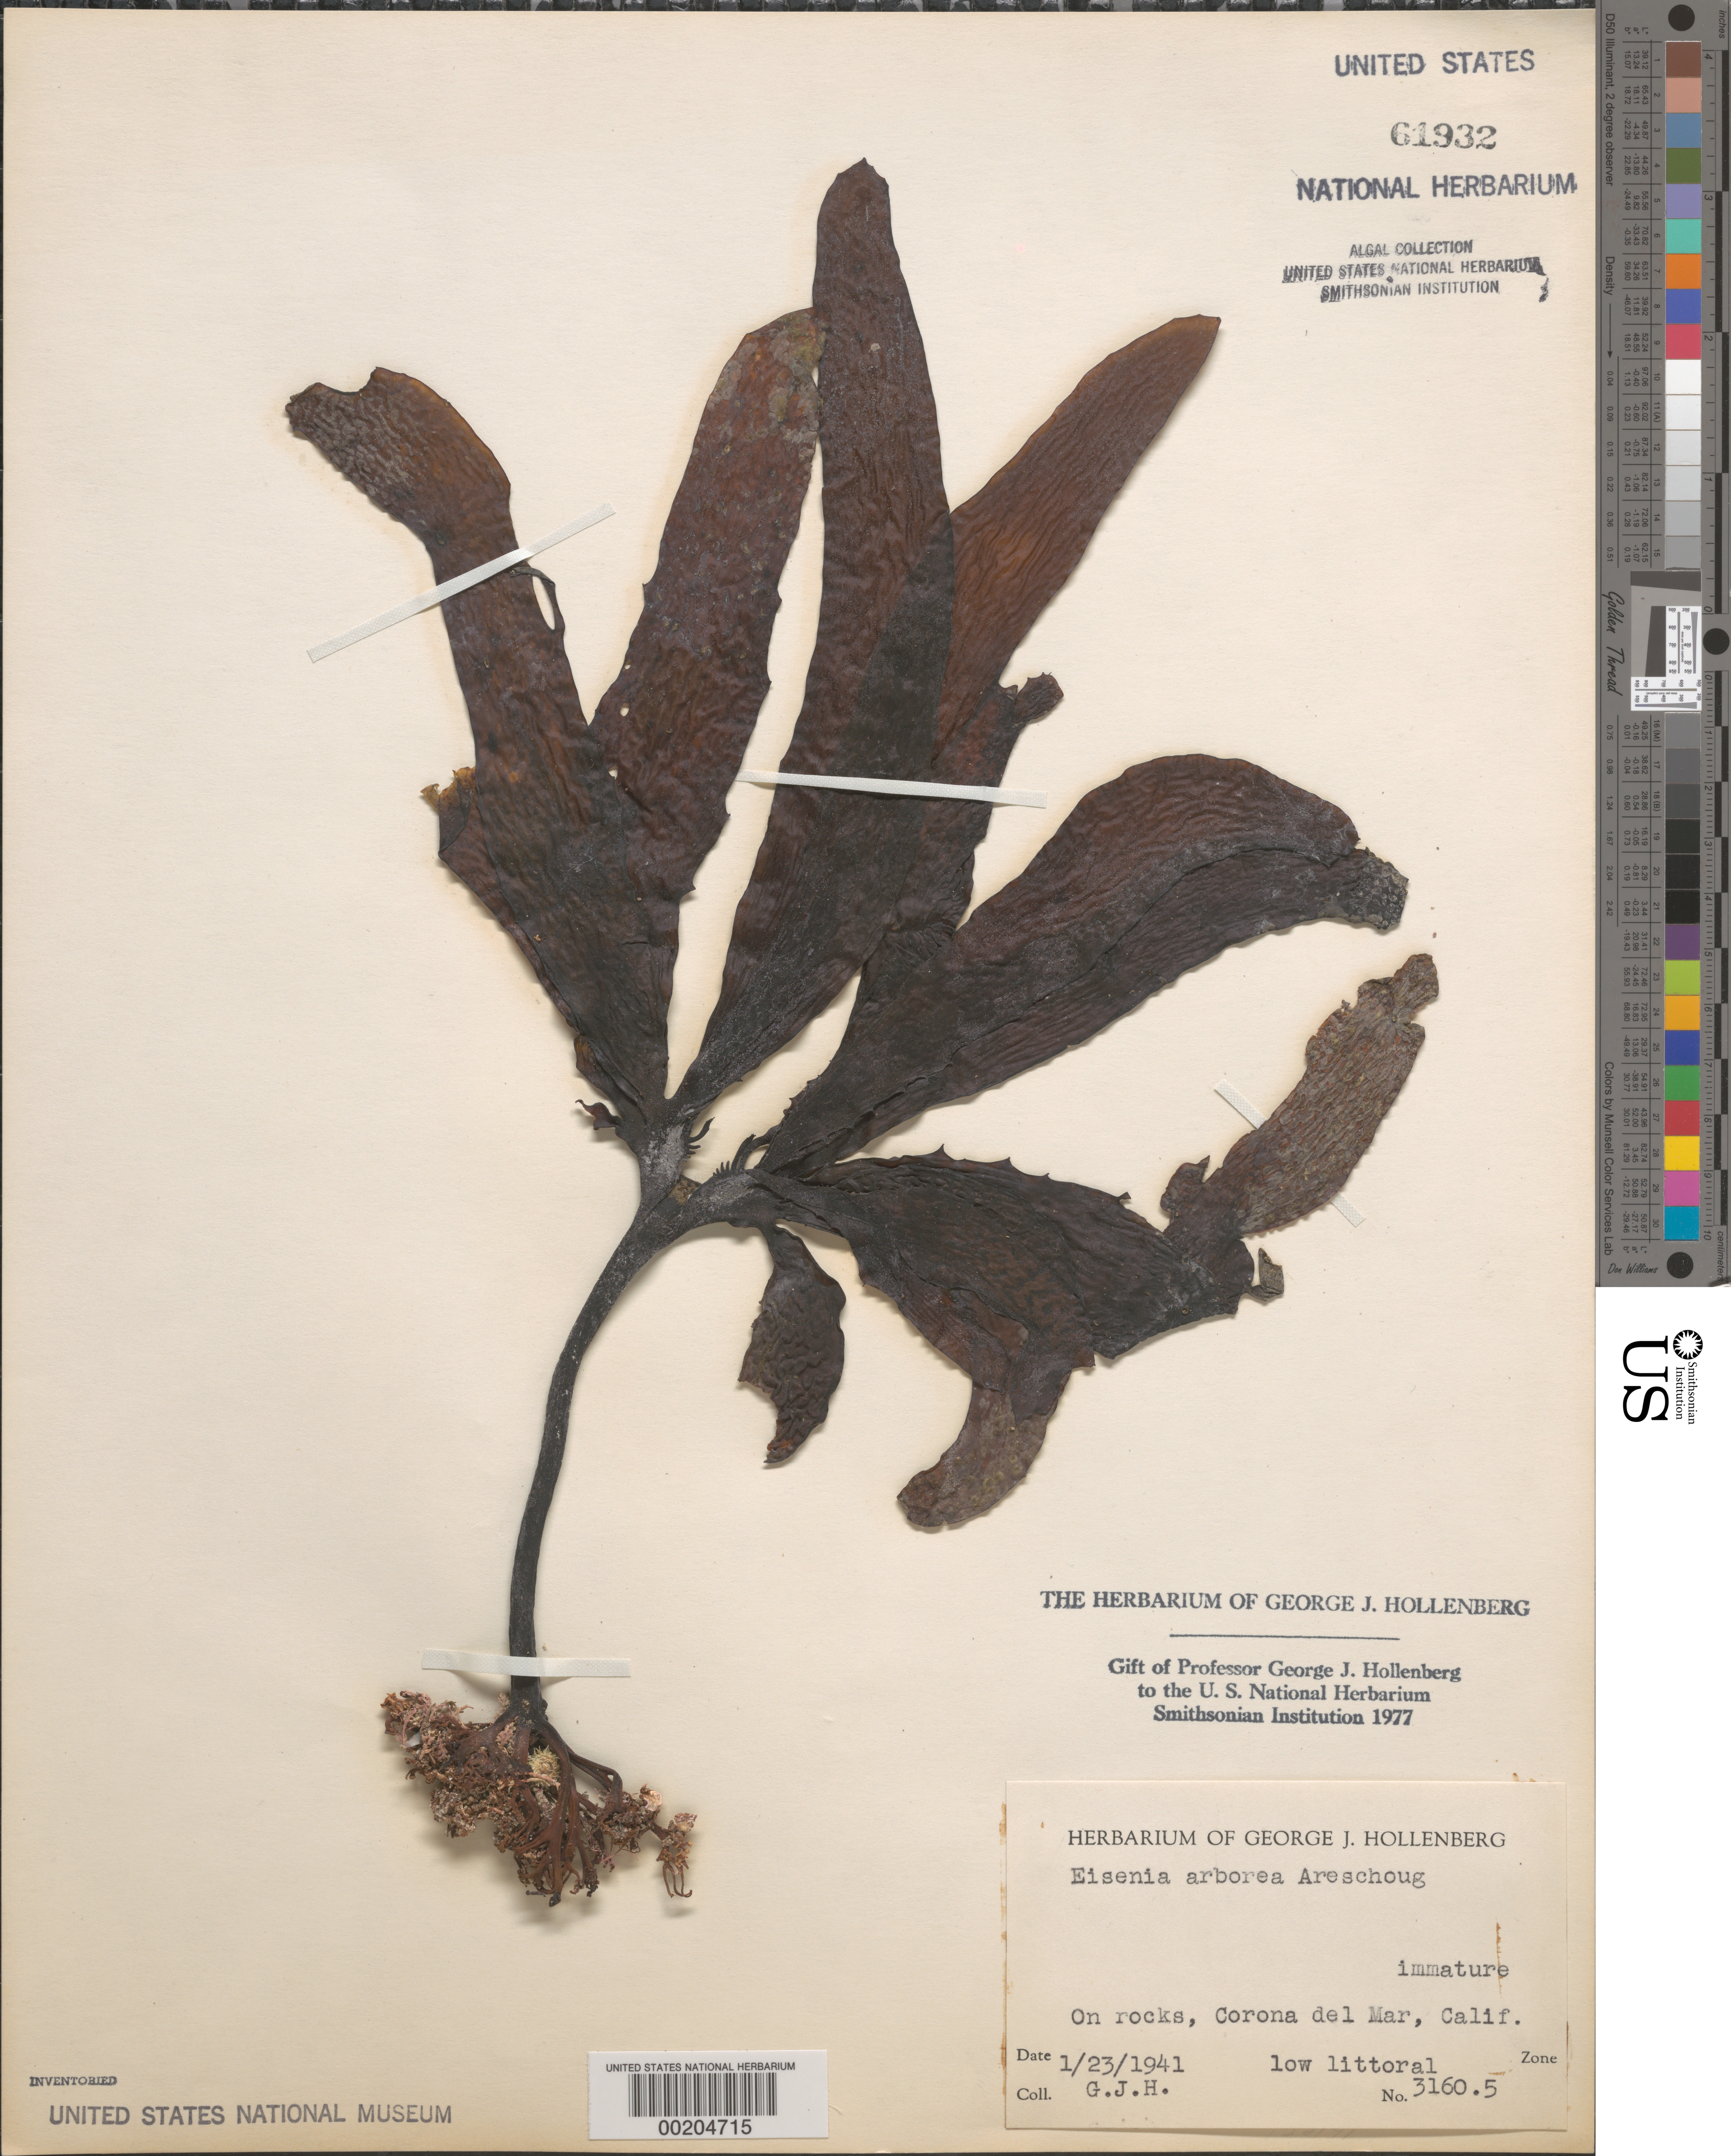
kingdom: Chromista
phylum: Ochrophyta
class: Phaeophyceae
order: Laminariales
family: Lessoniaceae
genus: Eisenia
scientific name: Eisenia arborea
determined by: Hollenberg, George J.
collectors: G. Hollenberg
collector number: GJH 3160.5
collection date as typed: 23 Jan 1941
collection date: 1941-01-23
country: United States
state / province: California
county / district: Orange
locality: Corona del Mar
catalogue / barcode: US 61932